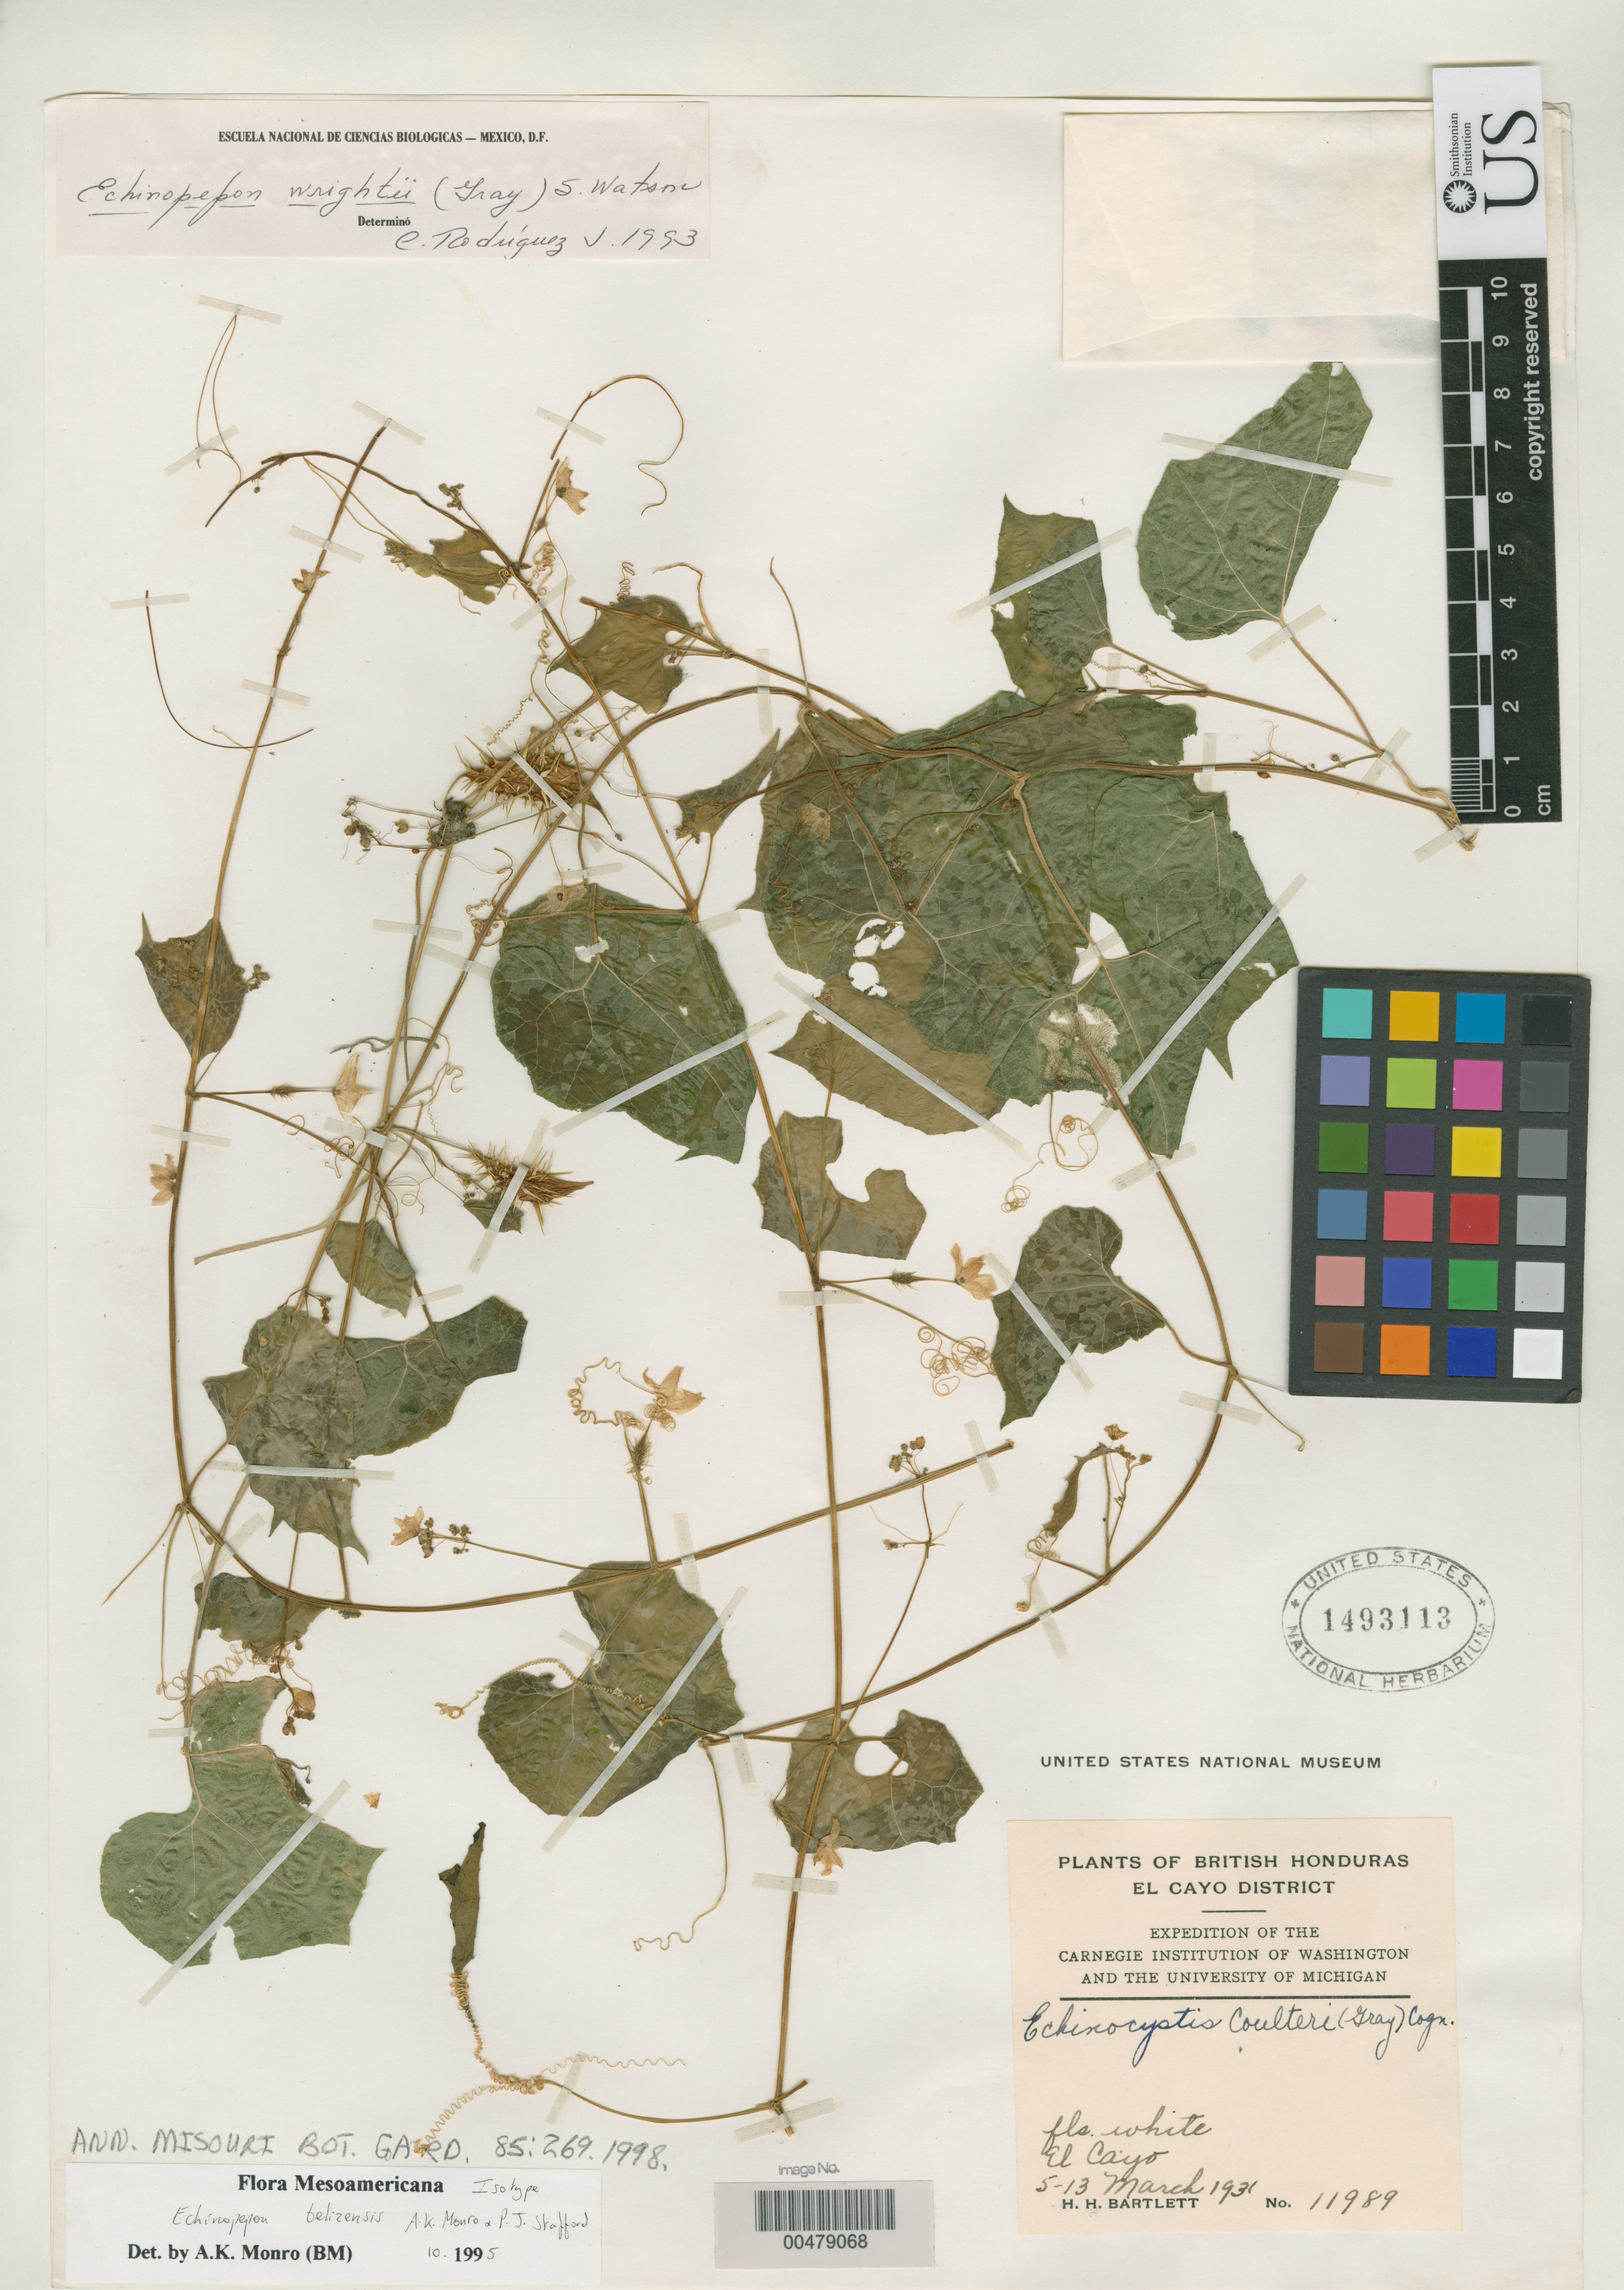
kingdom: Plantae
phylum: Tracheophyta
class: Magnoliopsida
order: Cucurbitales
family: Cucurbitaceae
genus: Echinopepon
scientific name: Echinopepon belizensis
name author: A. K. Monro & Stafford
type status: Isotype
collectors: H. H. Bartlett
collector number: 11989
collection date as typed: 05 Mar 1931 to 13 Mar 1931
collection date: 1931-03-05/1931-03-13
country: Belize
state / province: Cayo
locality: El Cayo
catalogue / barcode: US 1493113